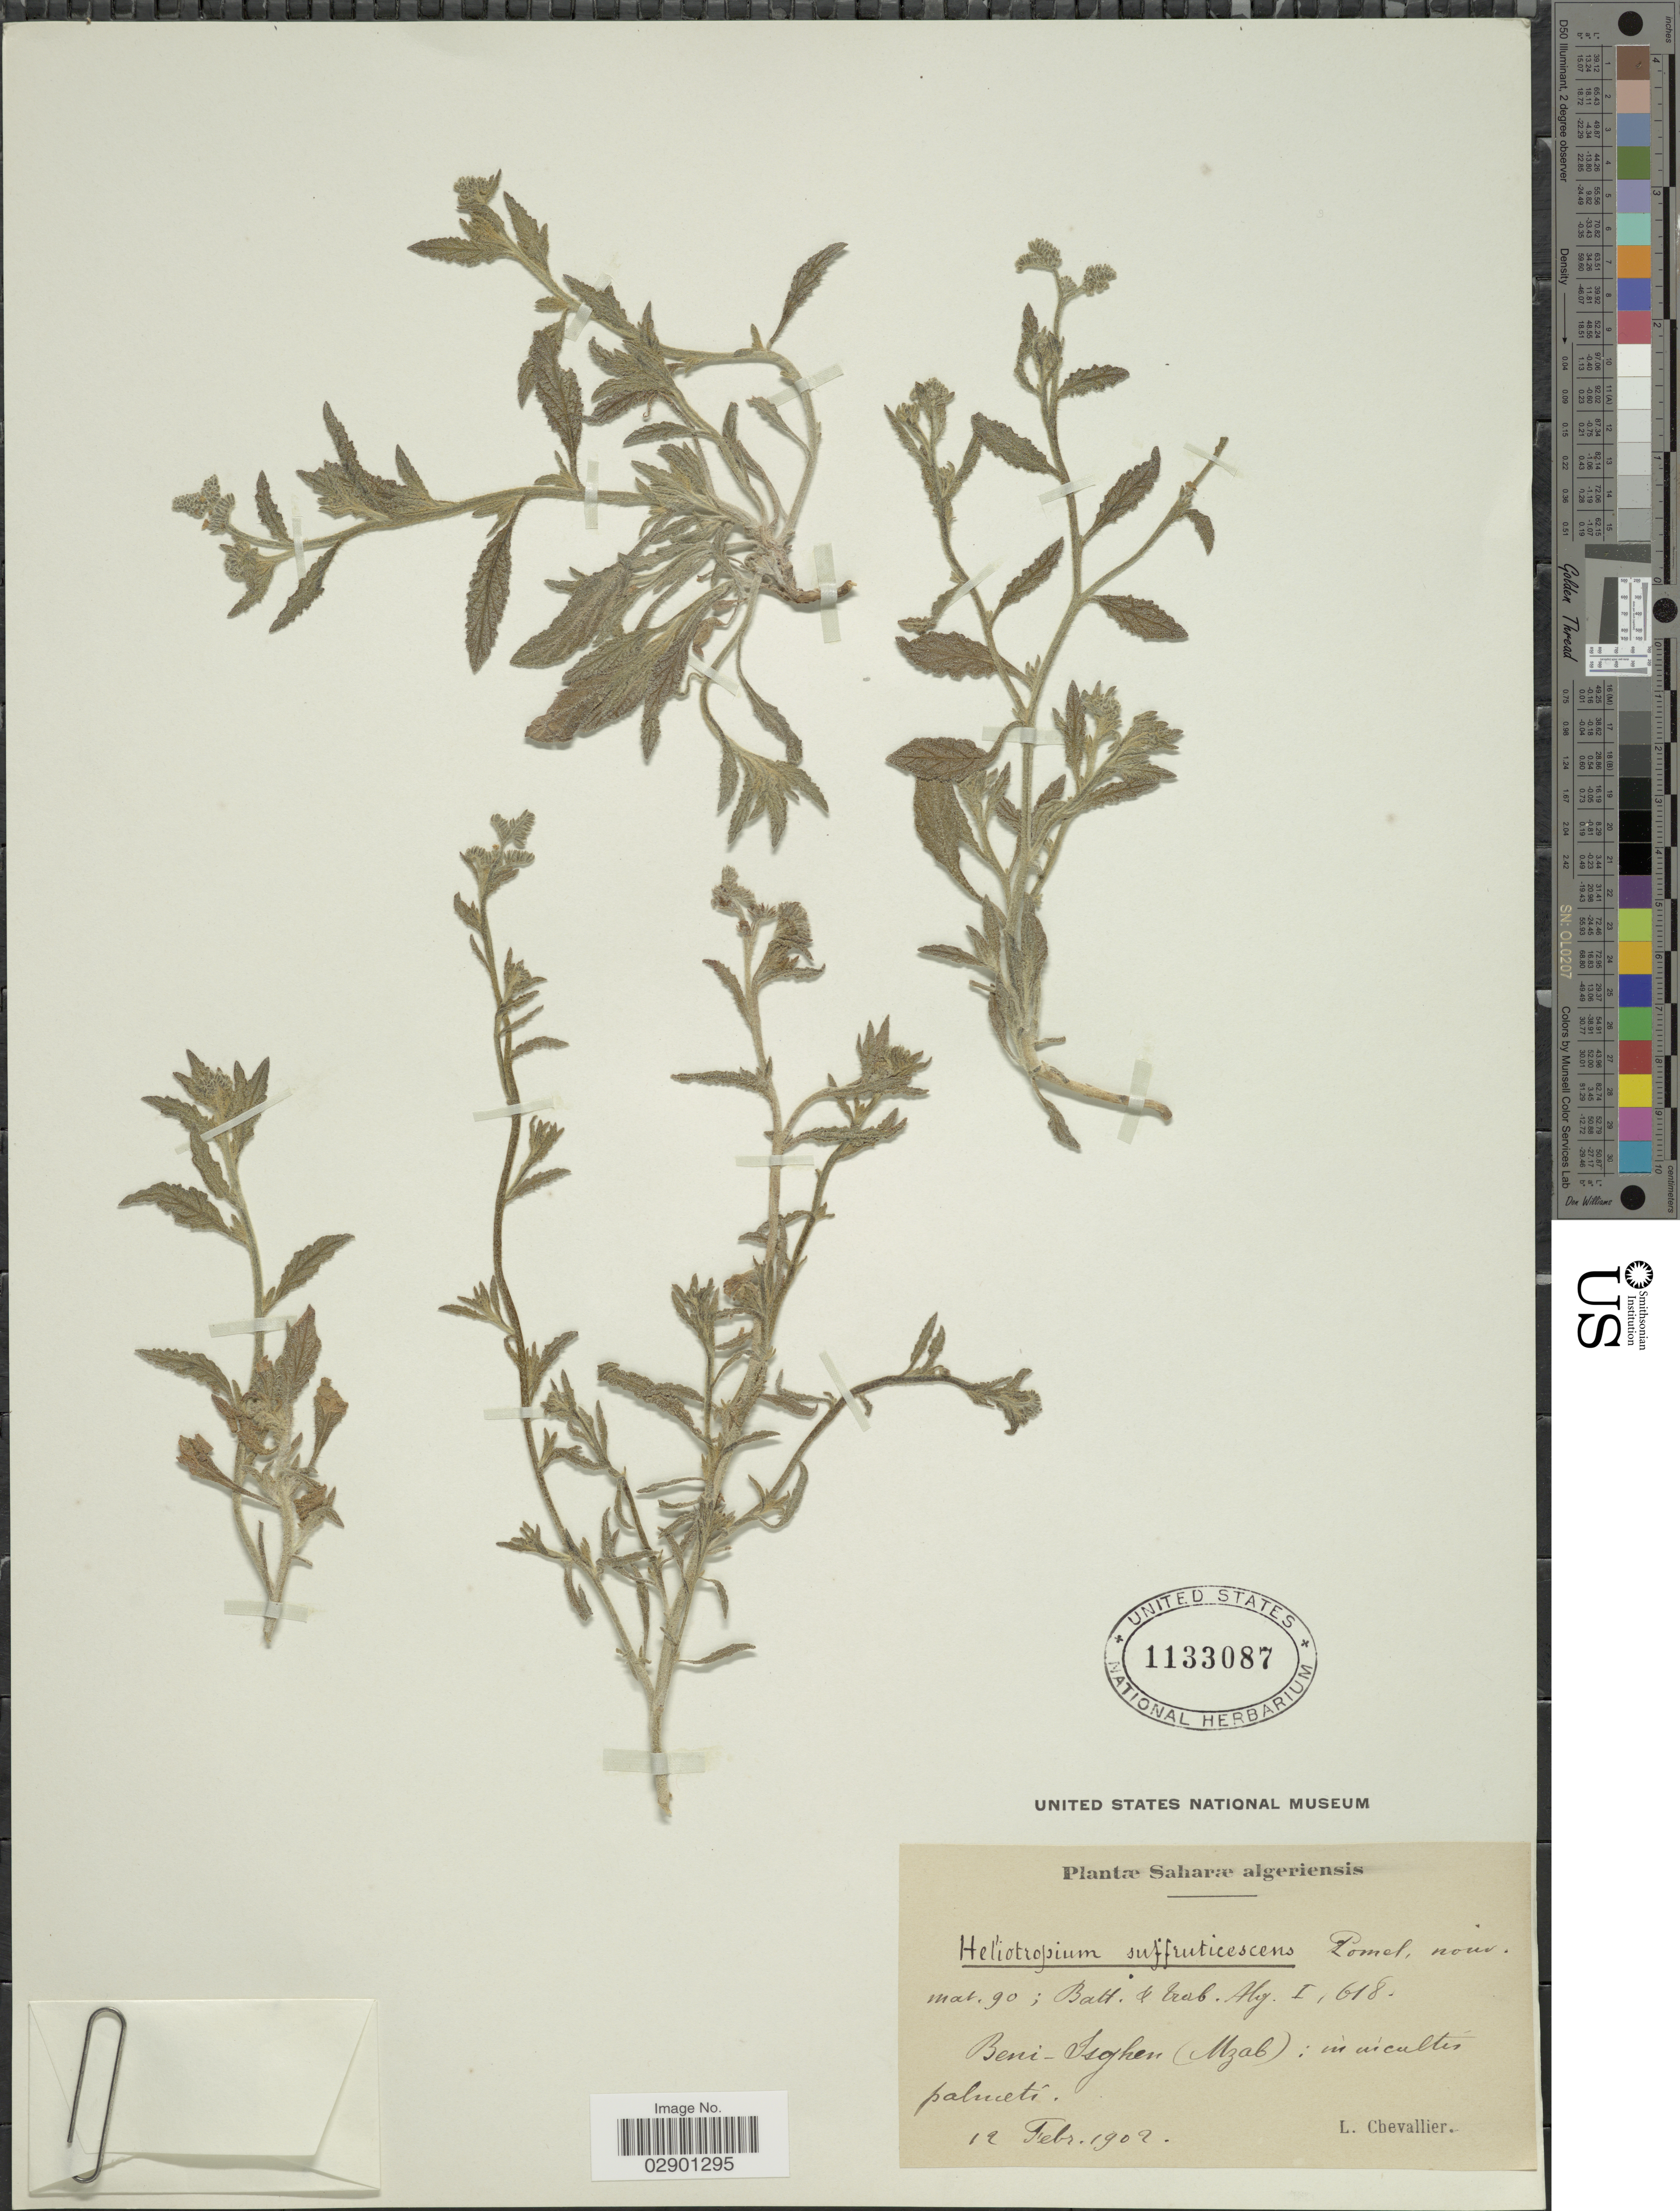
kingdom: Plantae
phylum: Tracheophyta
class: Magnoliopsida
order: Boraginales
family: Heliotropiaceae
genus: Heliotropium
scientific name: Heliotropium crispum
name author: Desf.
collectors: L. Chevallier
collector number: mat.90?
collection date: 1902-02-12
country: Algeria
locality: Saharæ algeriensis. Beni-Isgher (Mzab): in incultis palmeti.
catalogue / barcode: US 1133087